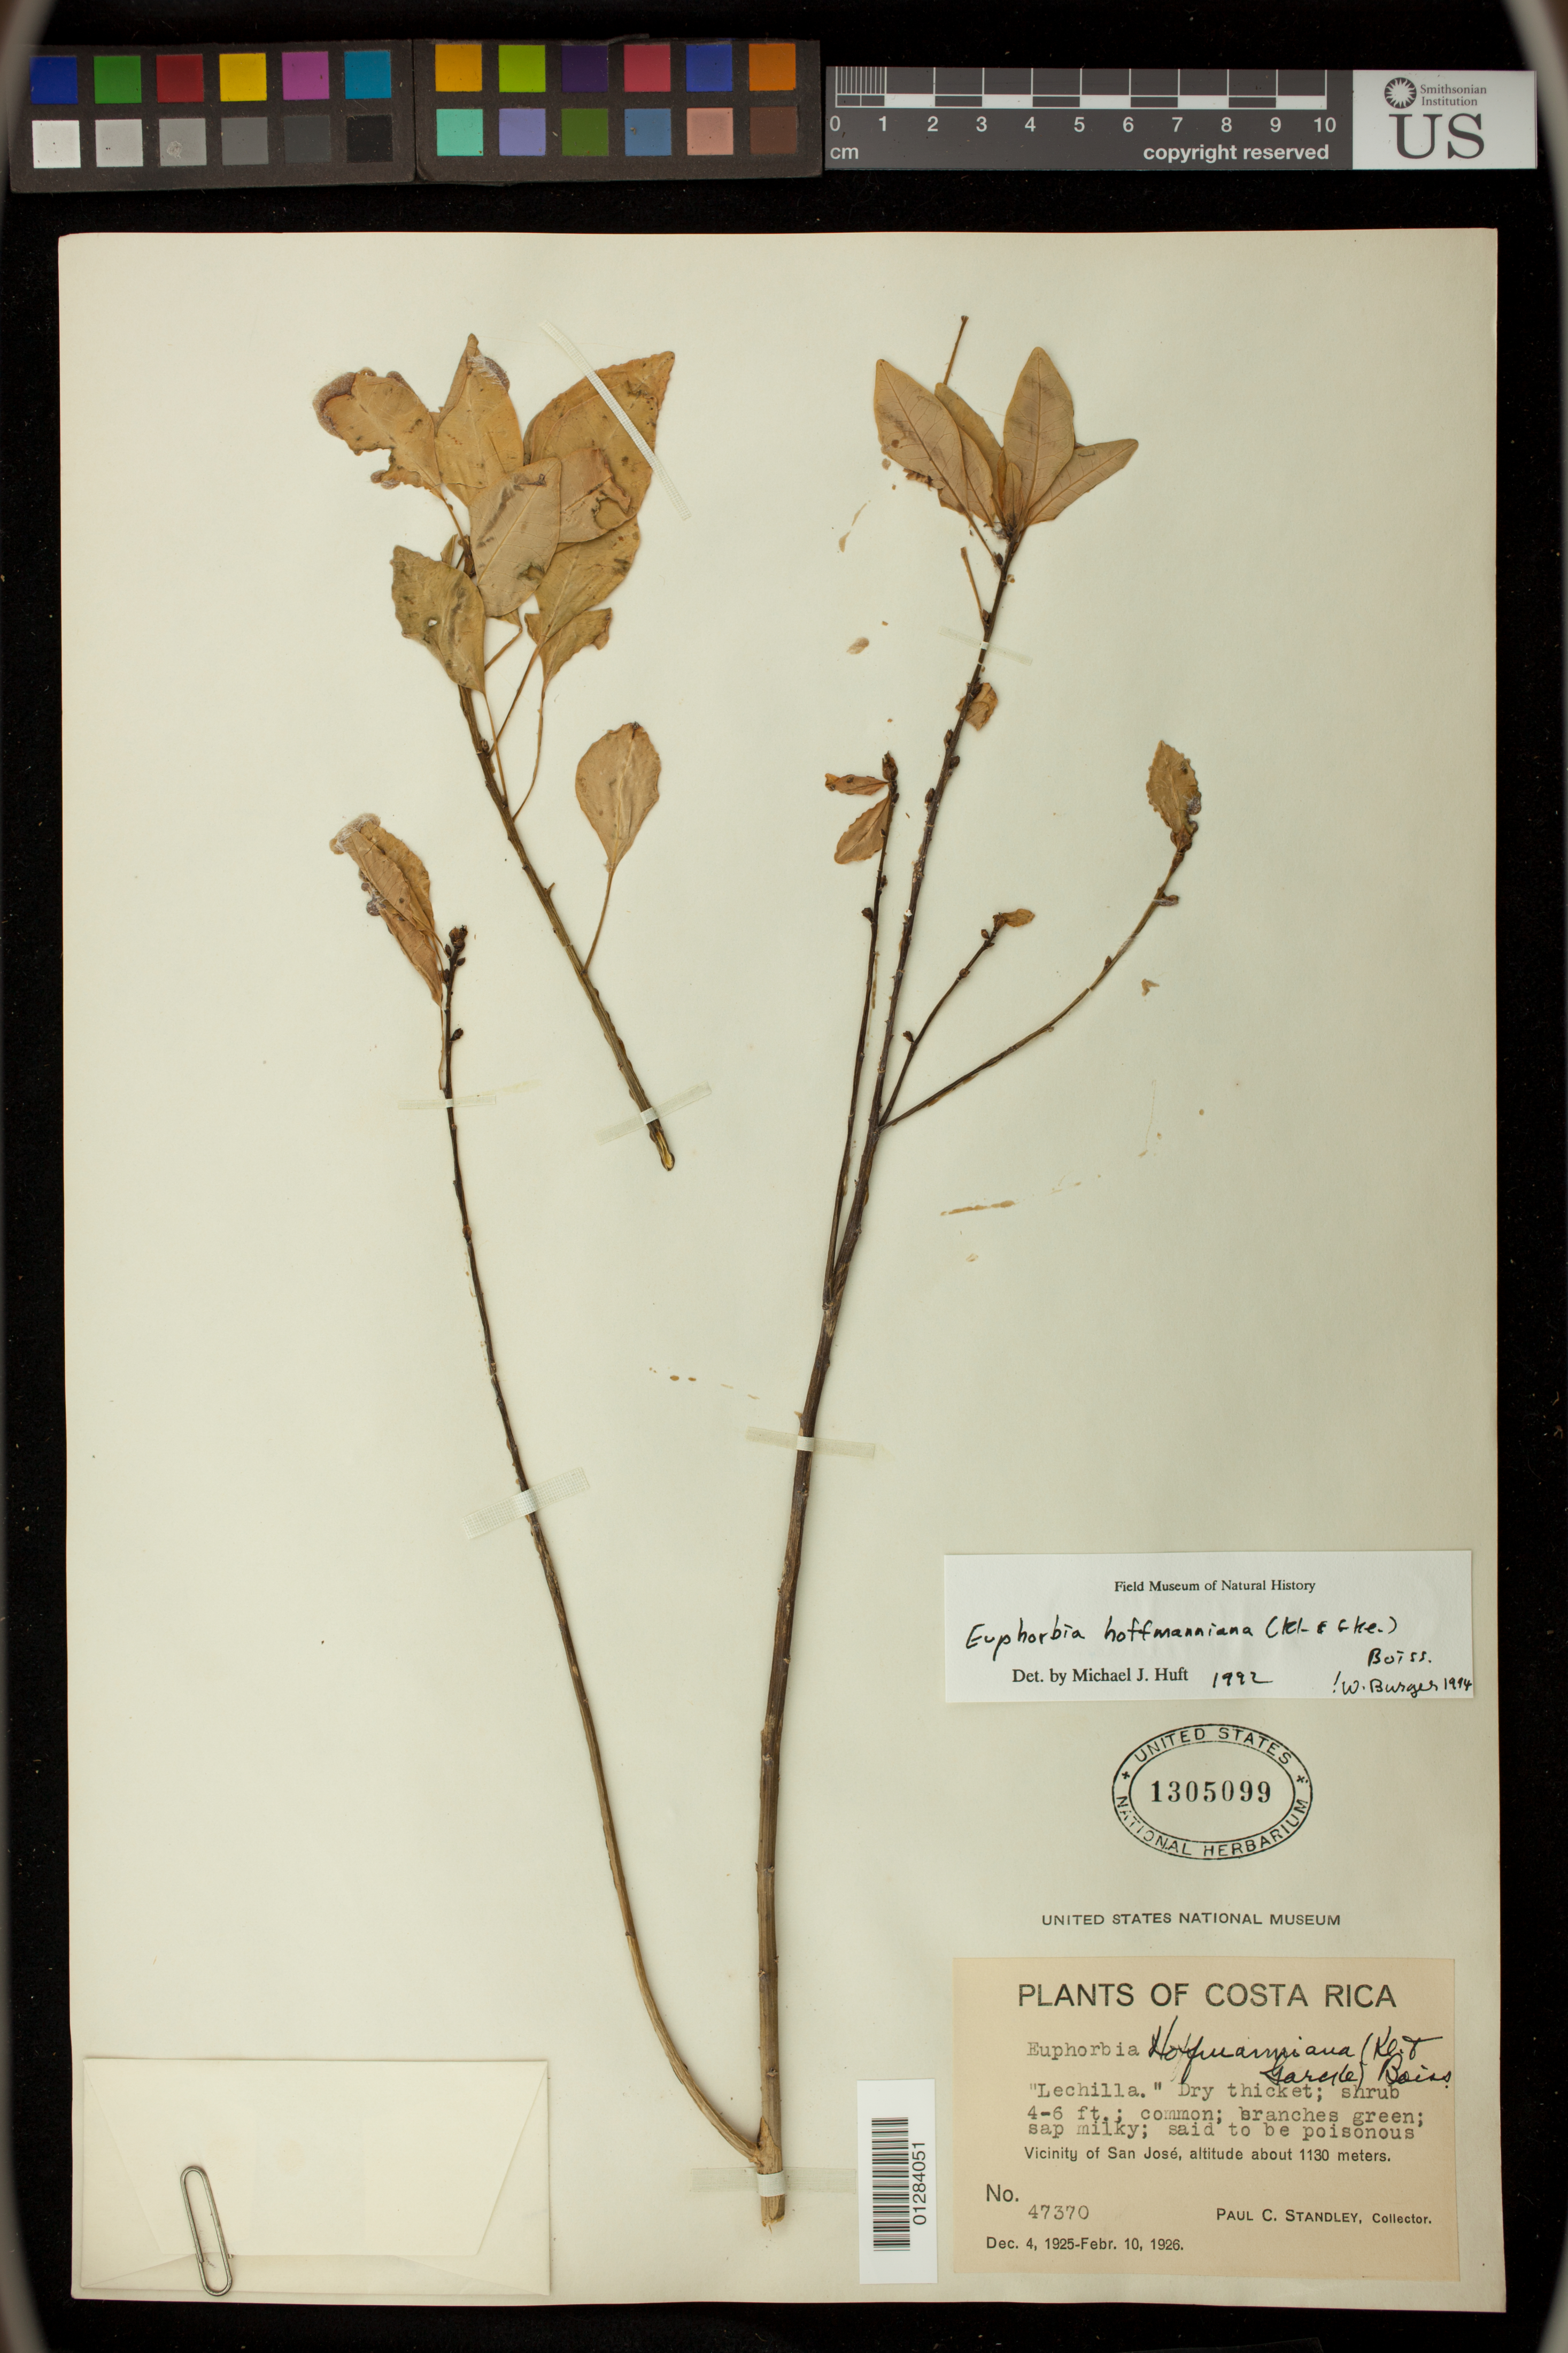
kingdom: Plantae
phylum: Tracheophyta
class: Magnoliopsida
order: Malpighiales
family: Euphorbiaceae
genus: Euphorbia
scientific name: Euphorbia hoffmanniana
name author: (Klotzsch & Garcke) Boiss.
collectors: P. C. Standley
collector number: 47370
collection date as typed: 04 Dec 1925 to 10 Feb 1926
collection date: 1925-12-04/1926-02-10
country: Costa Rica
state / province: San José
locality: Vicinity of San José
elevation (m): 1130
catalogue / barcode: US 1305099